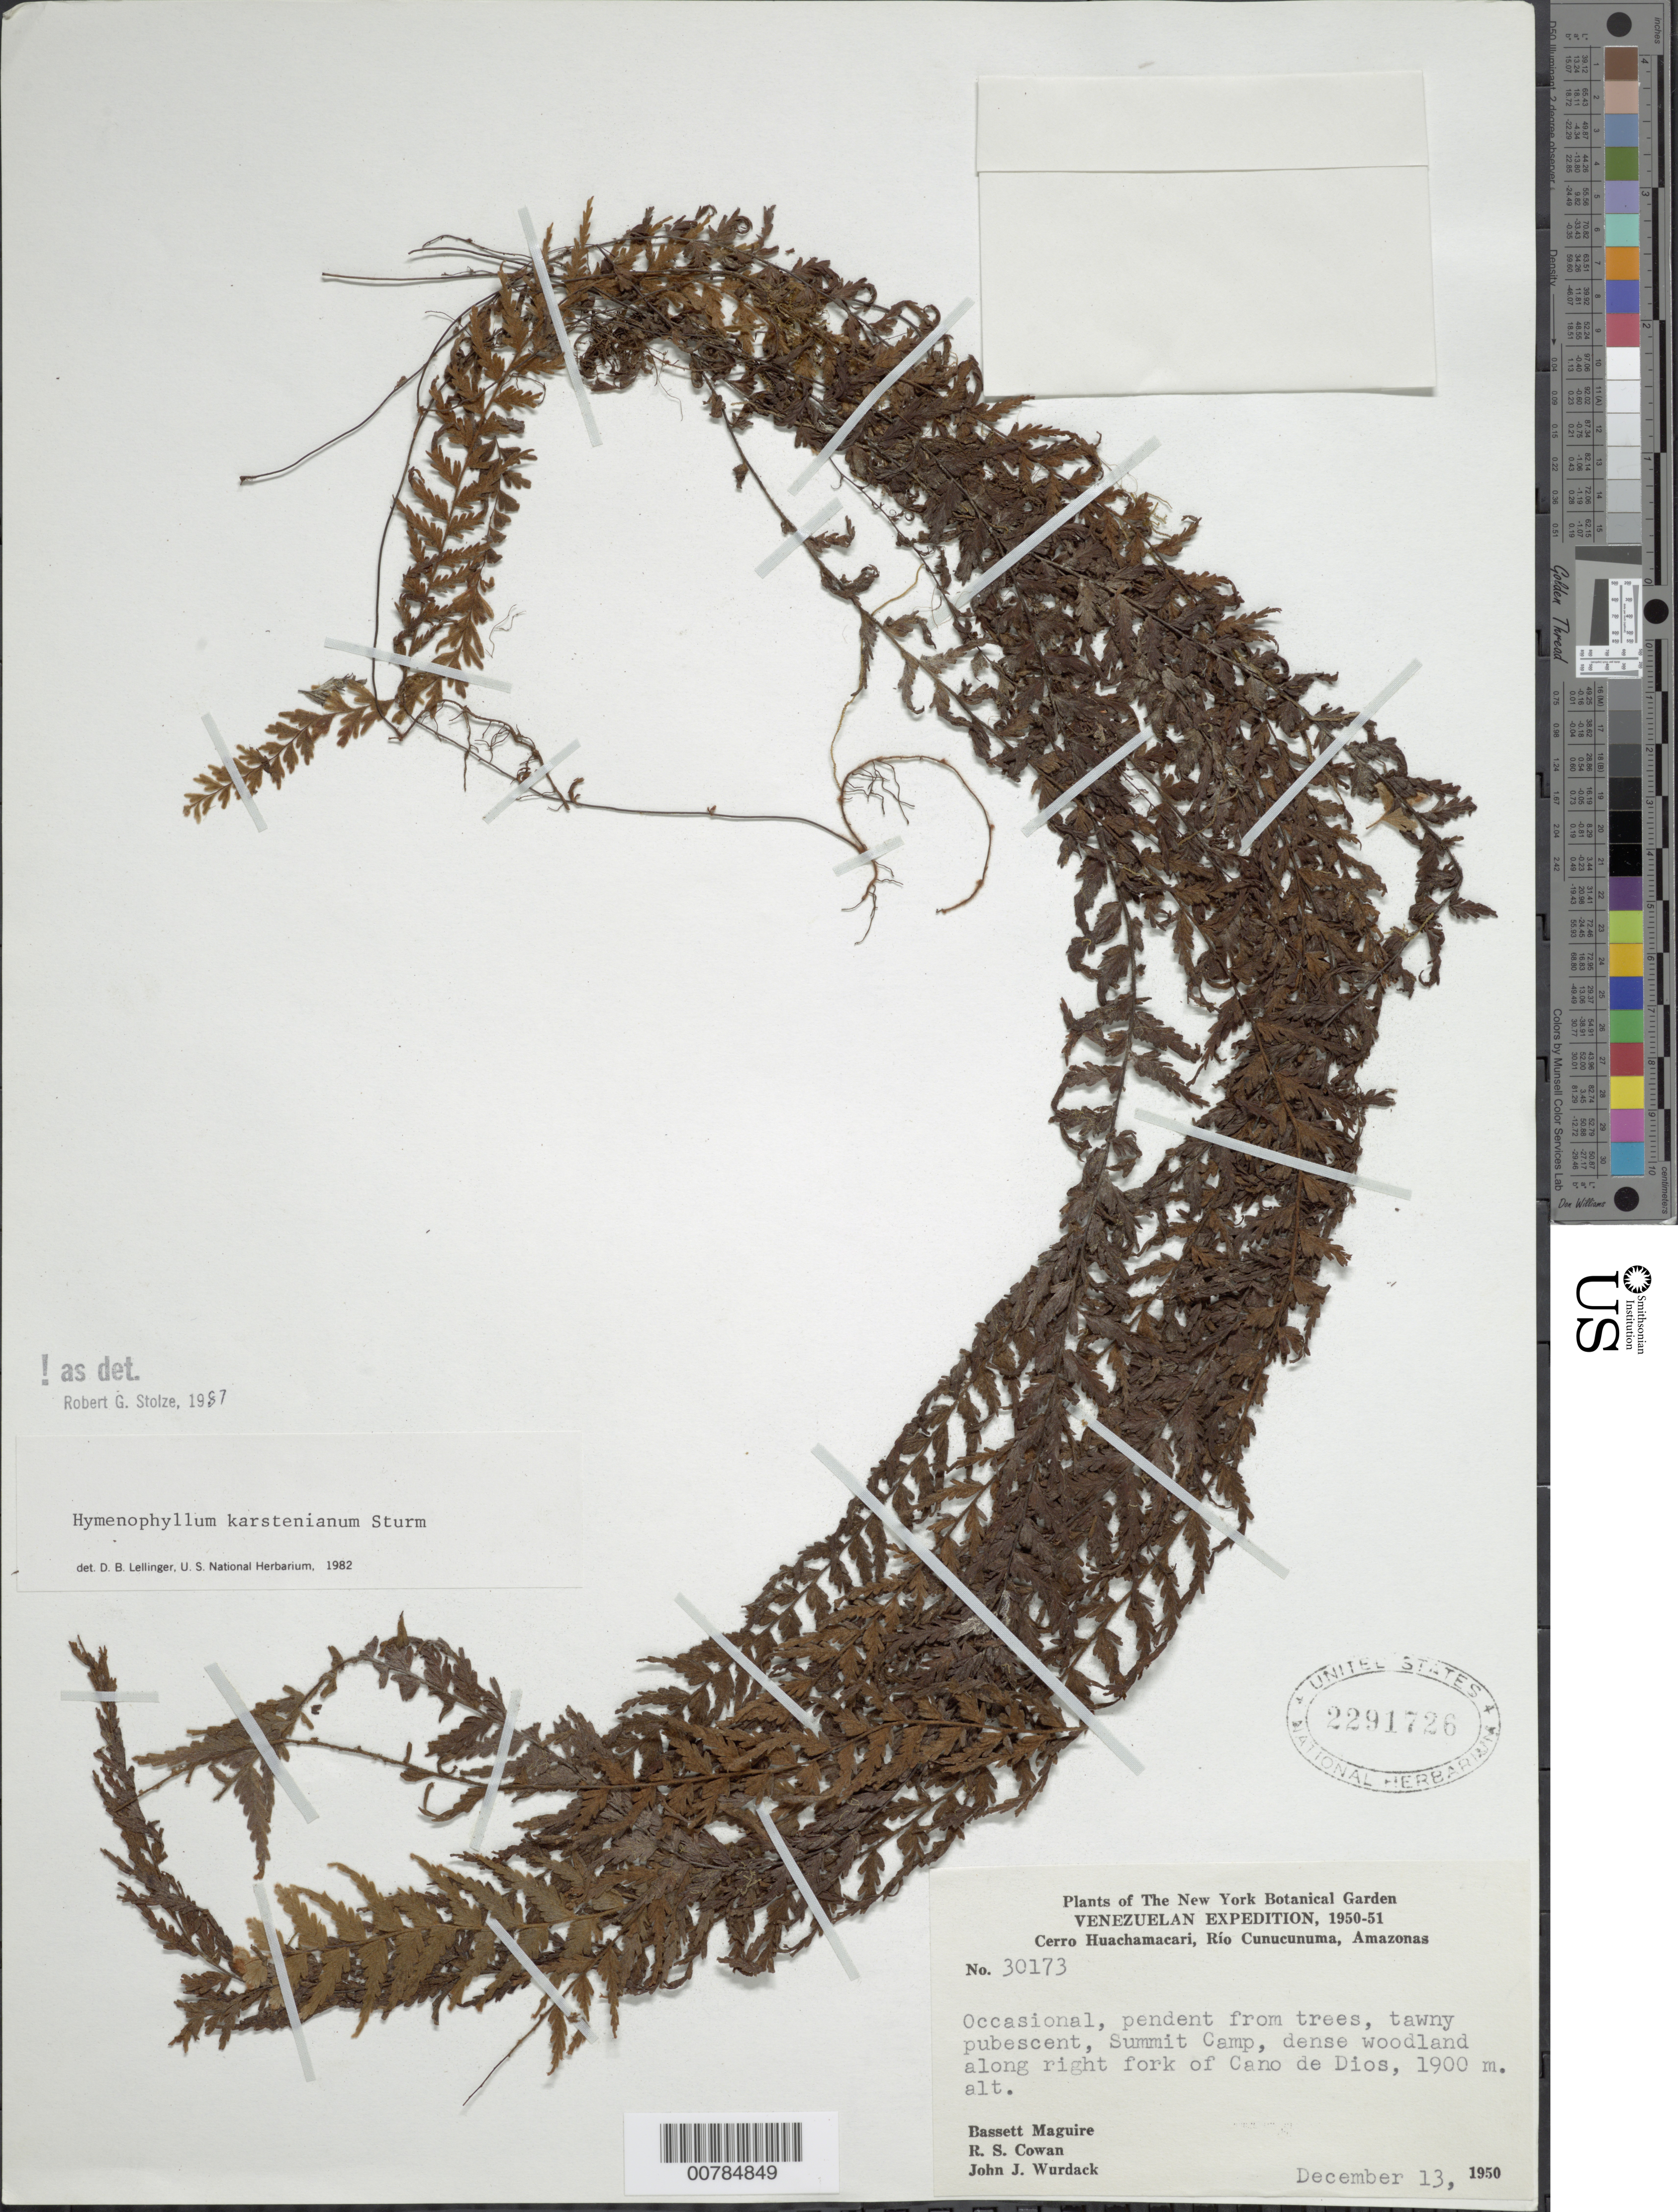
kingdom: Plantae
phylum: Tracheophyta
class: Polypodiopsida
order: Hymenophyllales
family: Hymenophyllaceae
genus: Hymenophyllum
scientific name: Hymenophyllum karstenianum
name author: J.W. Sturm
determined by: Stolze, R. G.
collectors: B. Maguire, R. S. Cowan & J. J. Wurdack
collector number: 30173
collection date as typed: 13-Dec-50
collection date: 1950-12-13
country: Venezuela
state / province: Amazonas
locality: Cerro Huachamacari, Río Cunucunuma, Summit camp, right fork of Caño de Dios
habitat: Dense woodland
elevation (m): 1900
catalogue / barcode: US 2291726